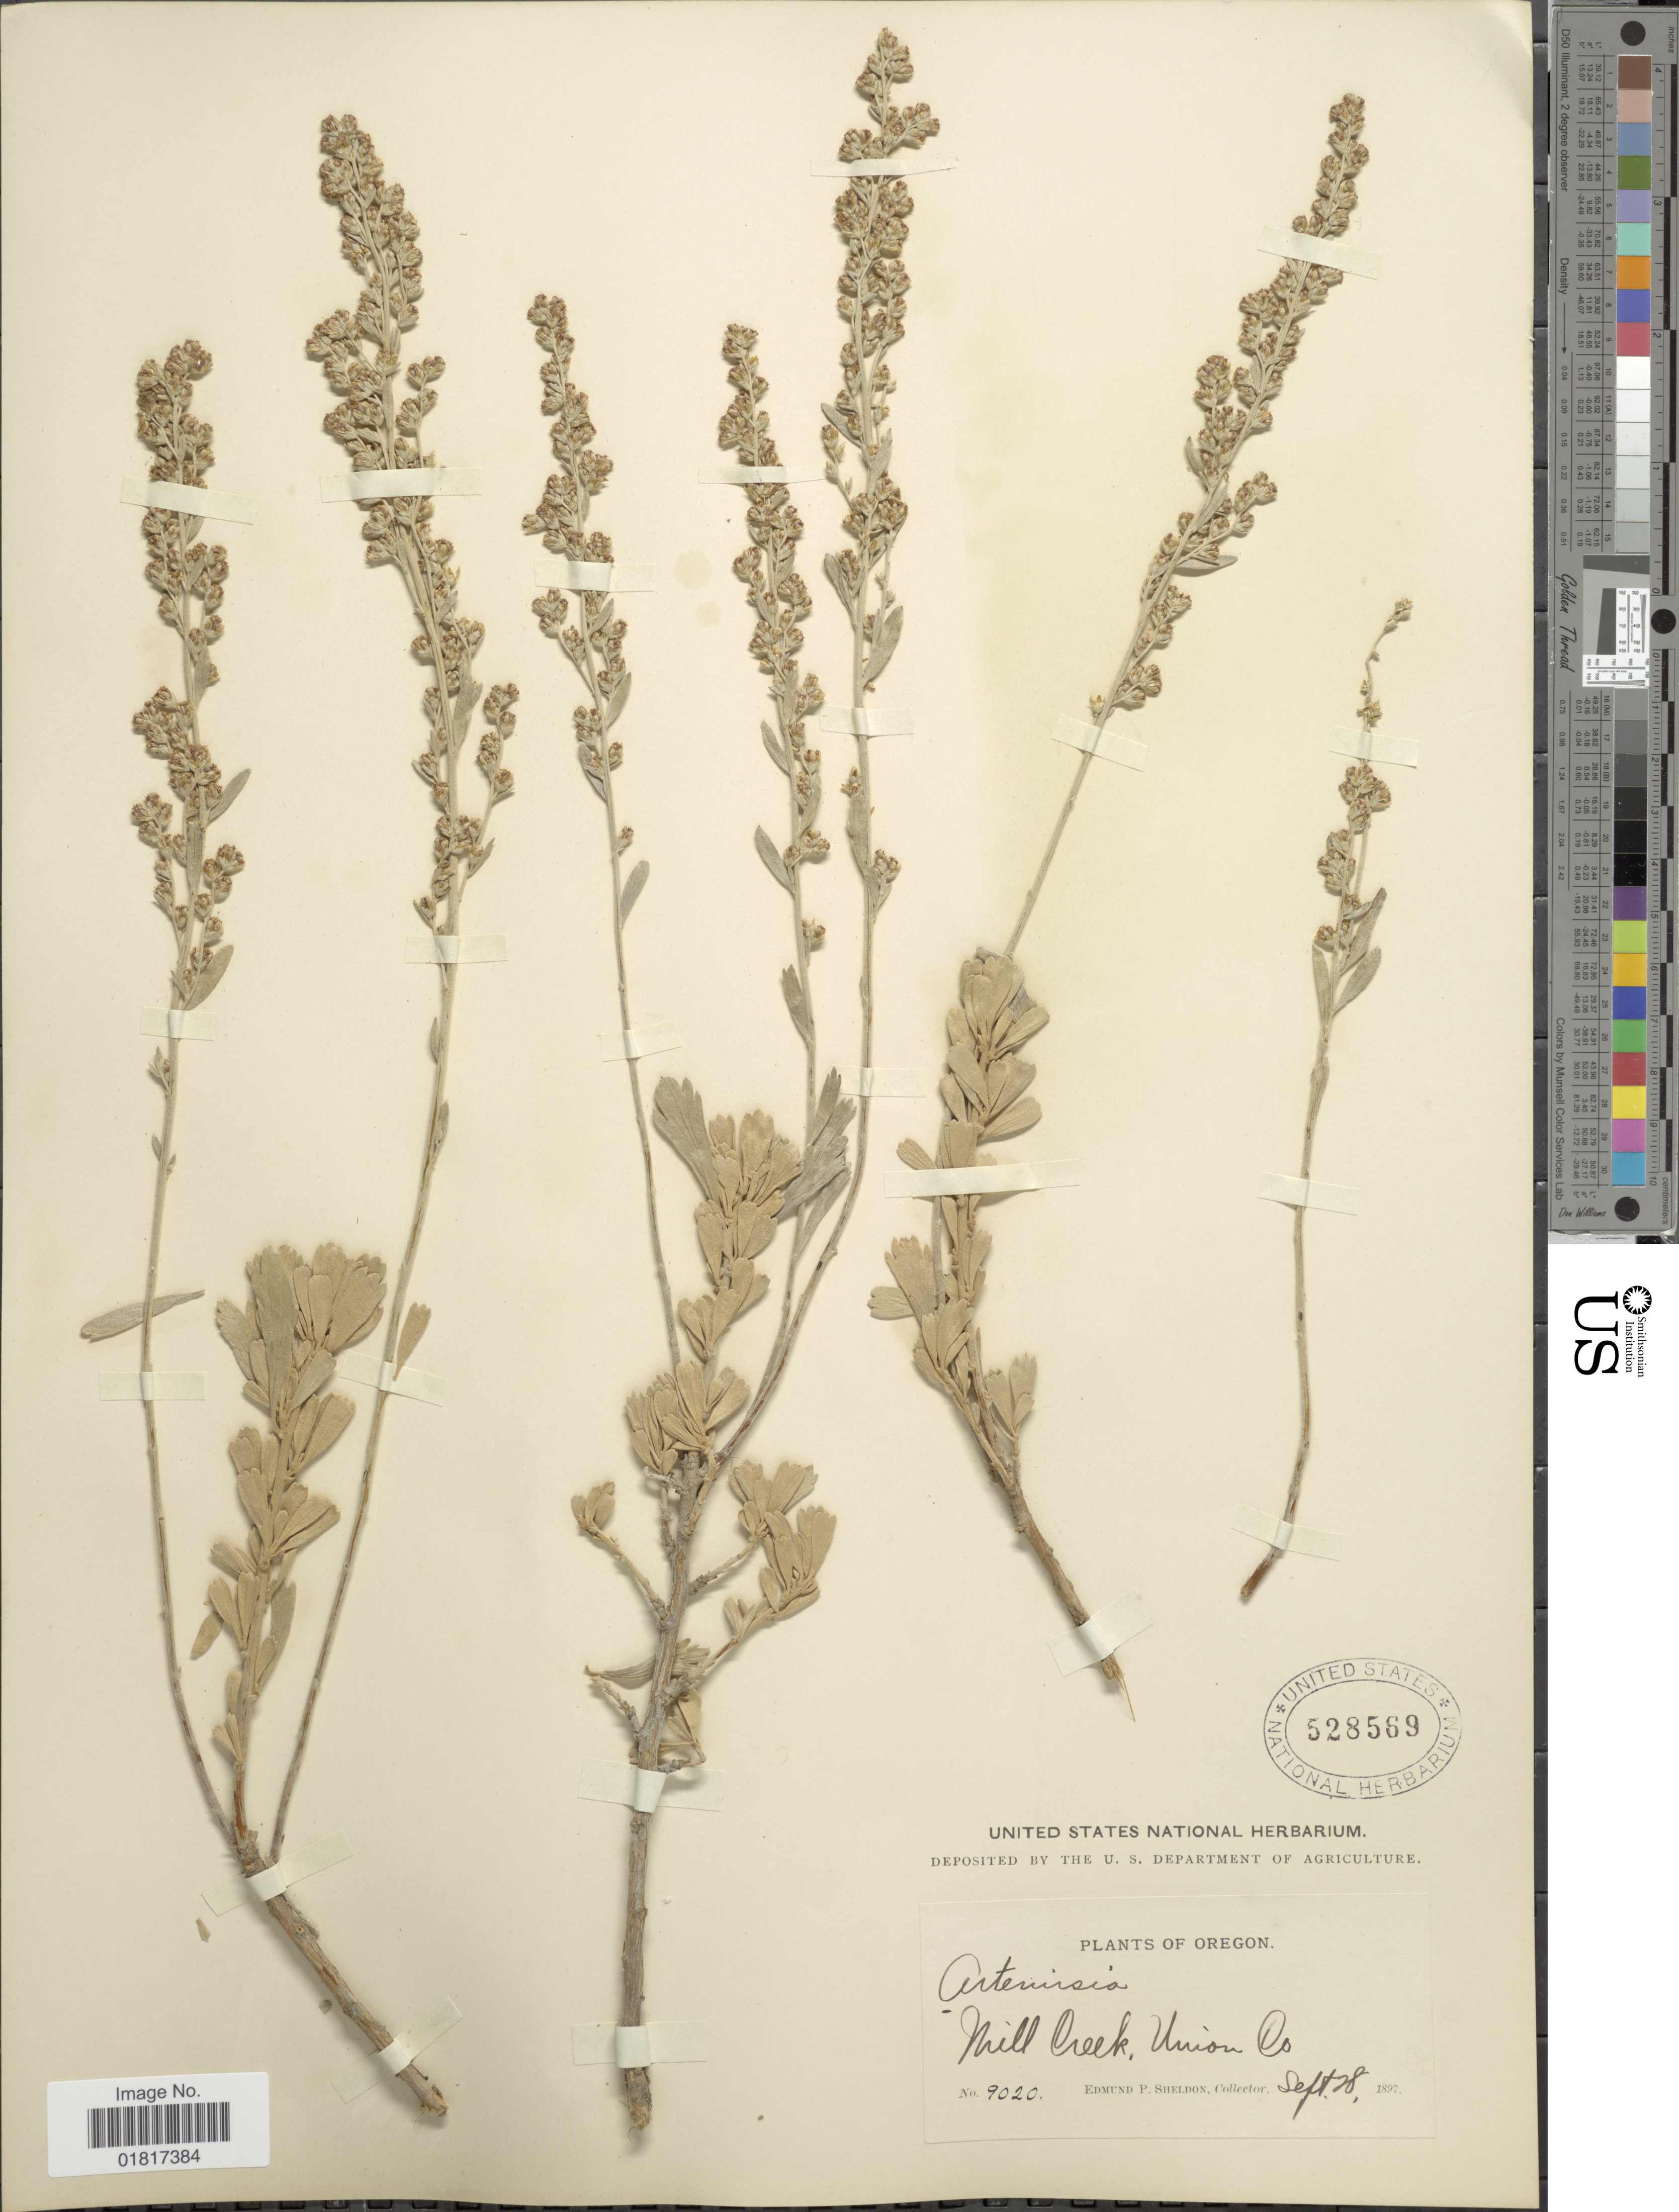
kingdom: Plantae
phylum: Tracheophyta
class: Magnoliopsida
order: Asterales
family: Asteraceae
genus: Artemisia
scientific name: Artemisia vaseyana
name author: Rydb.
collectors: E. P. Sheldon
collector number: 9020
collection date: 1897-09-28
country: United States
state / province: Oregon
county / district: Union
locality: Mill Creek, Union Co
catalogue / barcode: US 528569